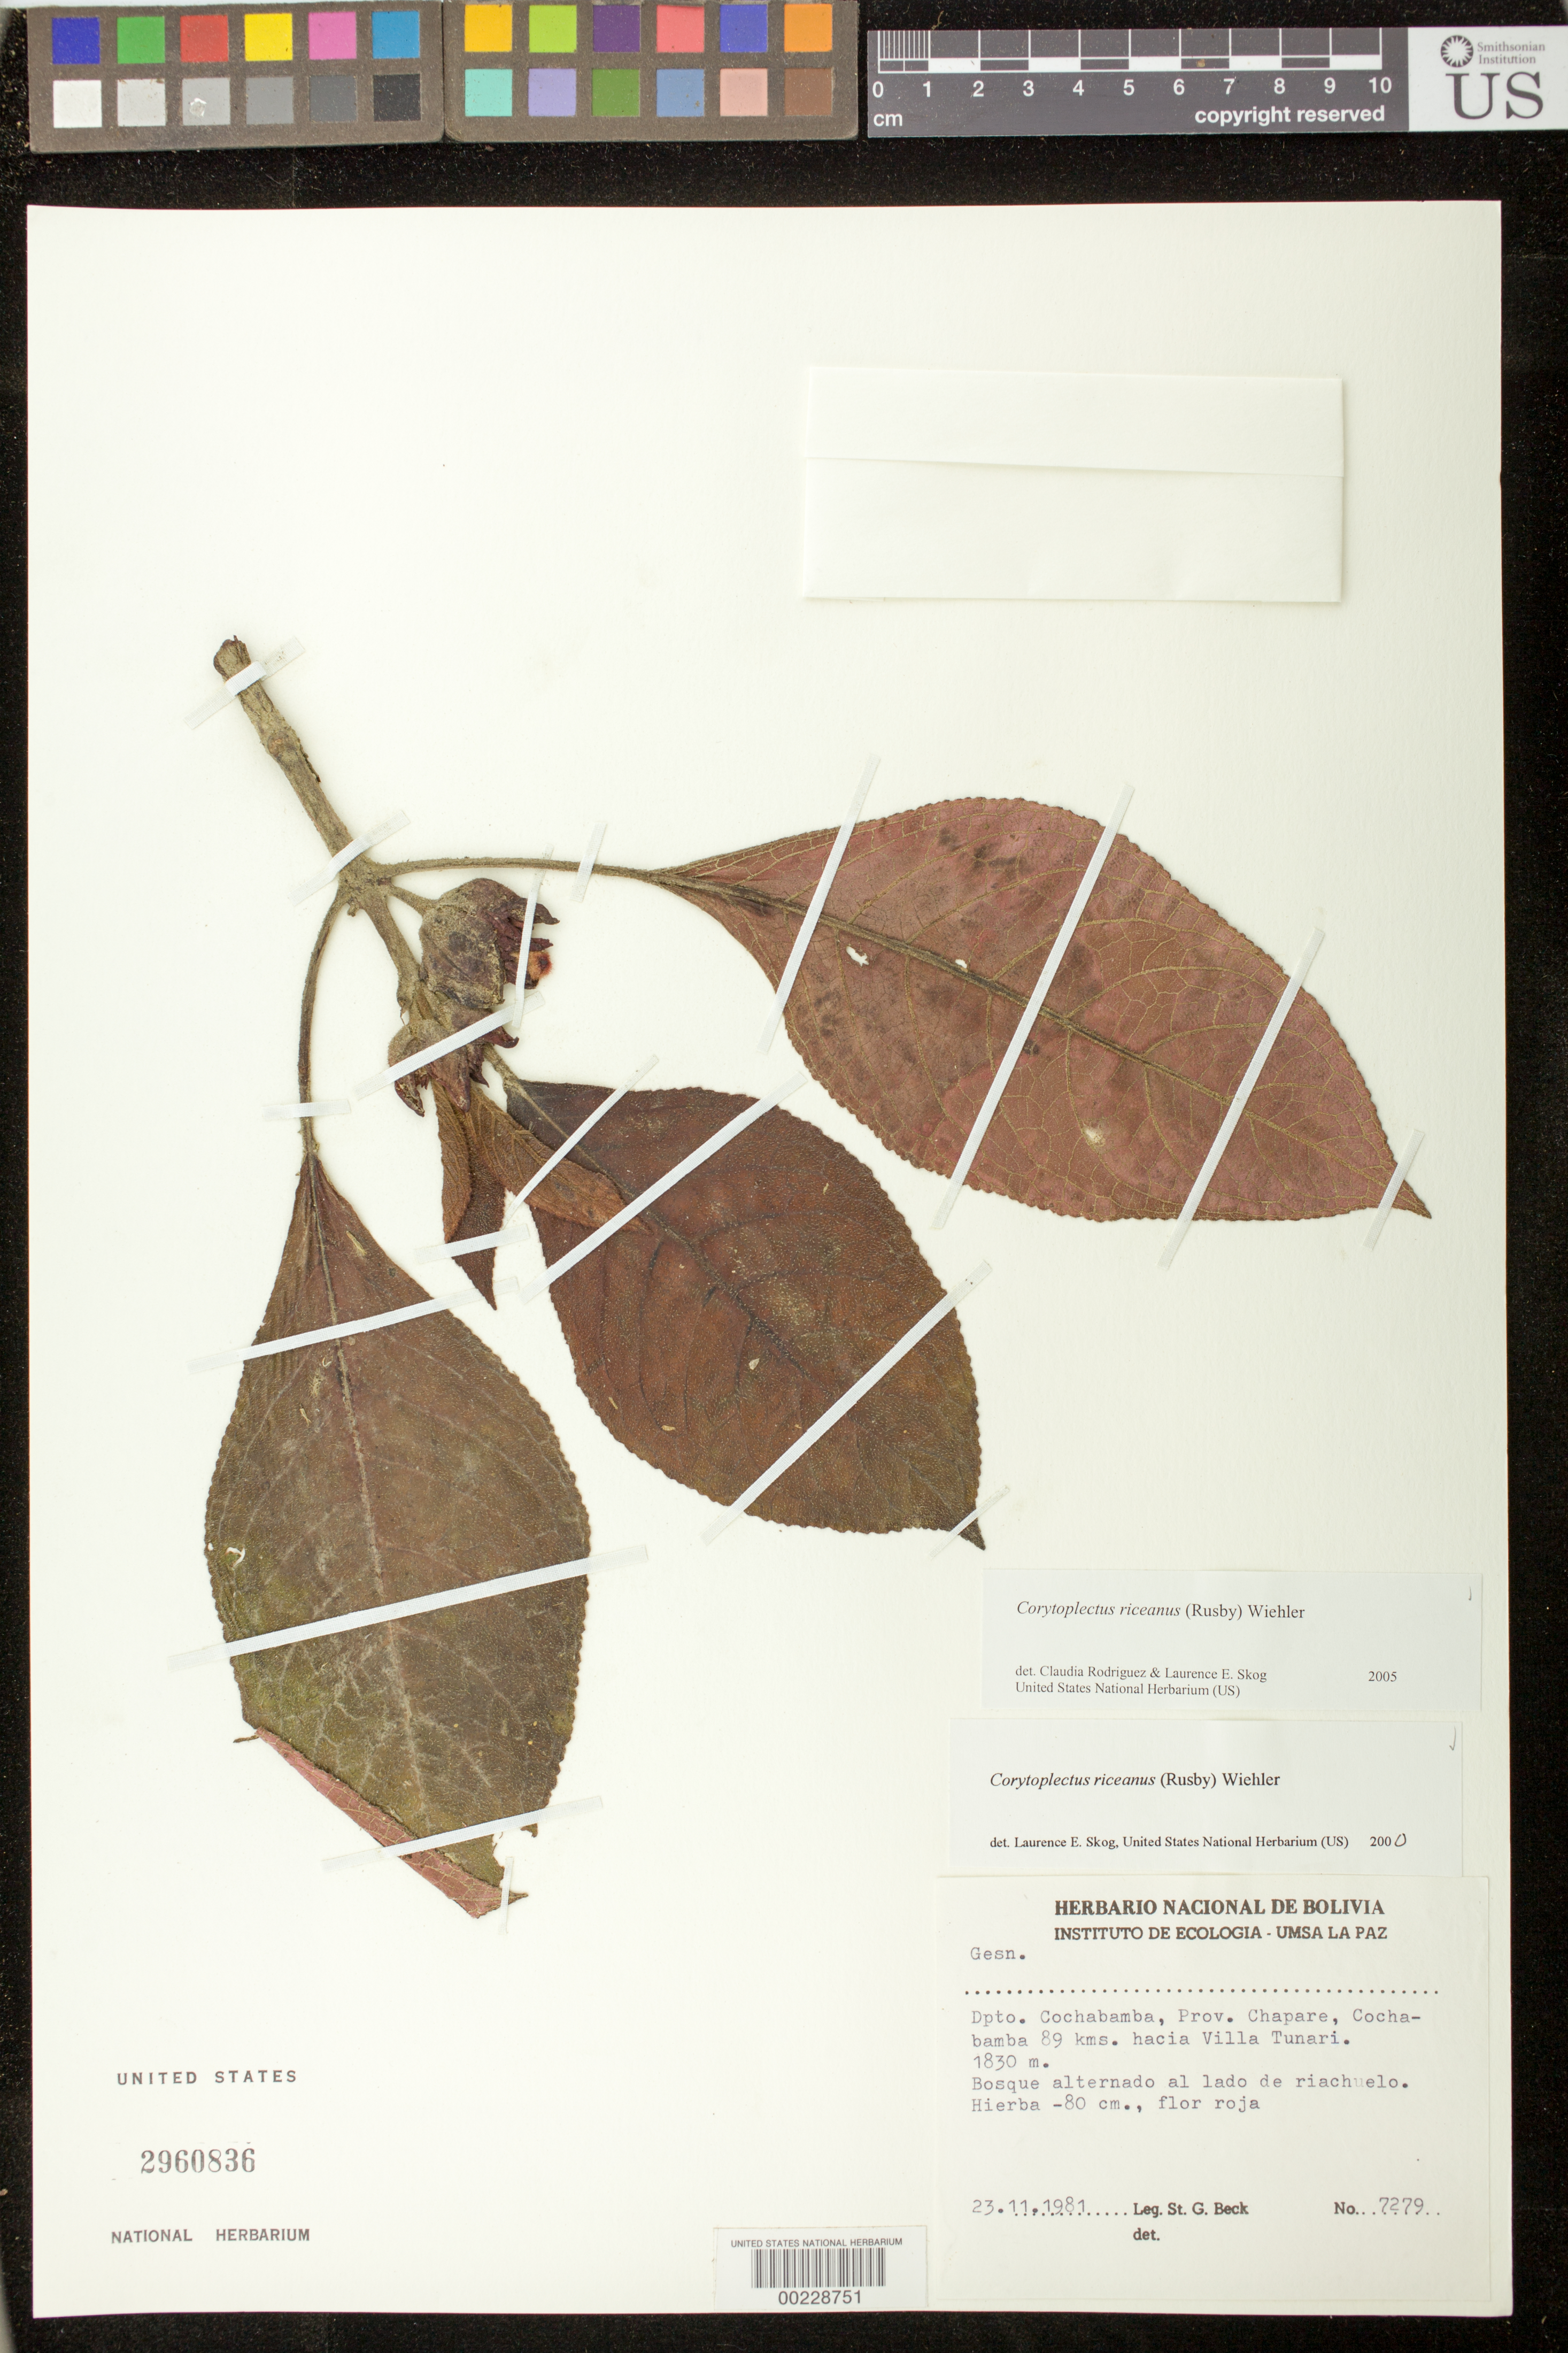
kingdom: Plantae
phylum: Tracheophyta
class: Magnoliopsida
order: Lamiales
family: Gesneriaceae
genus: Corytoplectus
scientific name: Corytoplectus riceanus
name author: (Rusby) Wiehler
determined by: Rodríguez-Flores, C. I.; Skog, L. E.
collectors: S. G. Beck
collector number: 7279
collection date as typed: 23 Nov 1981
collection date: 1981-11-23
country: Bolivia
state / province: Cochabamba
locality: Prov. Chapare, Cochabamba 89 km hacia Villa Tunari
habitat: Bosque alternado al lado de riachuelo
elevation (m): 1830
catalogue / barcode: US 2960836